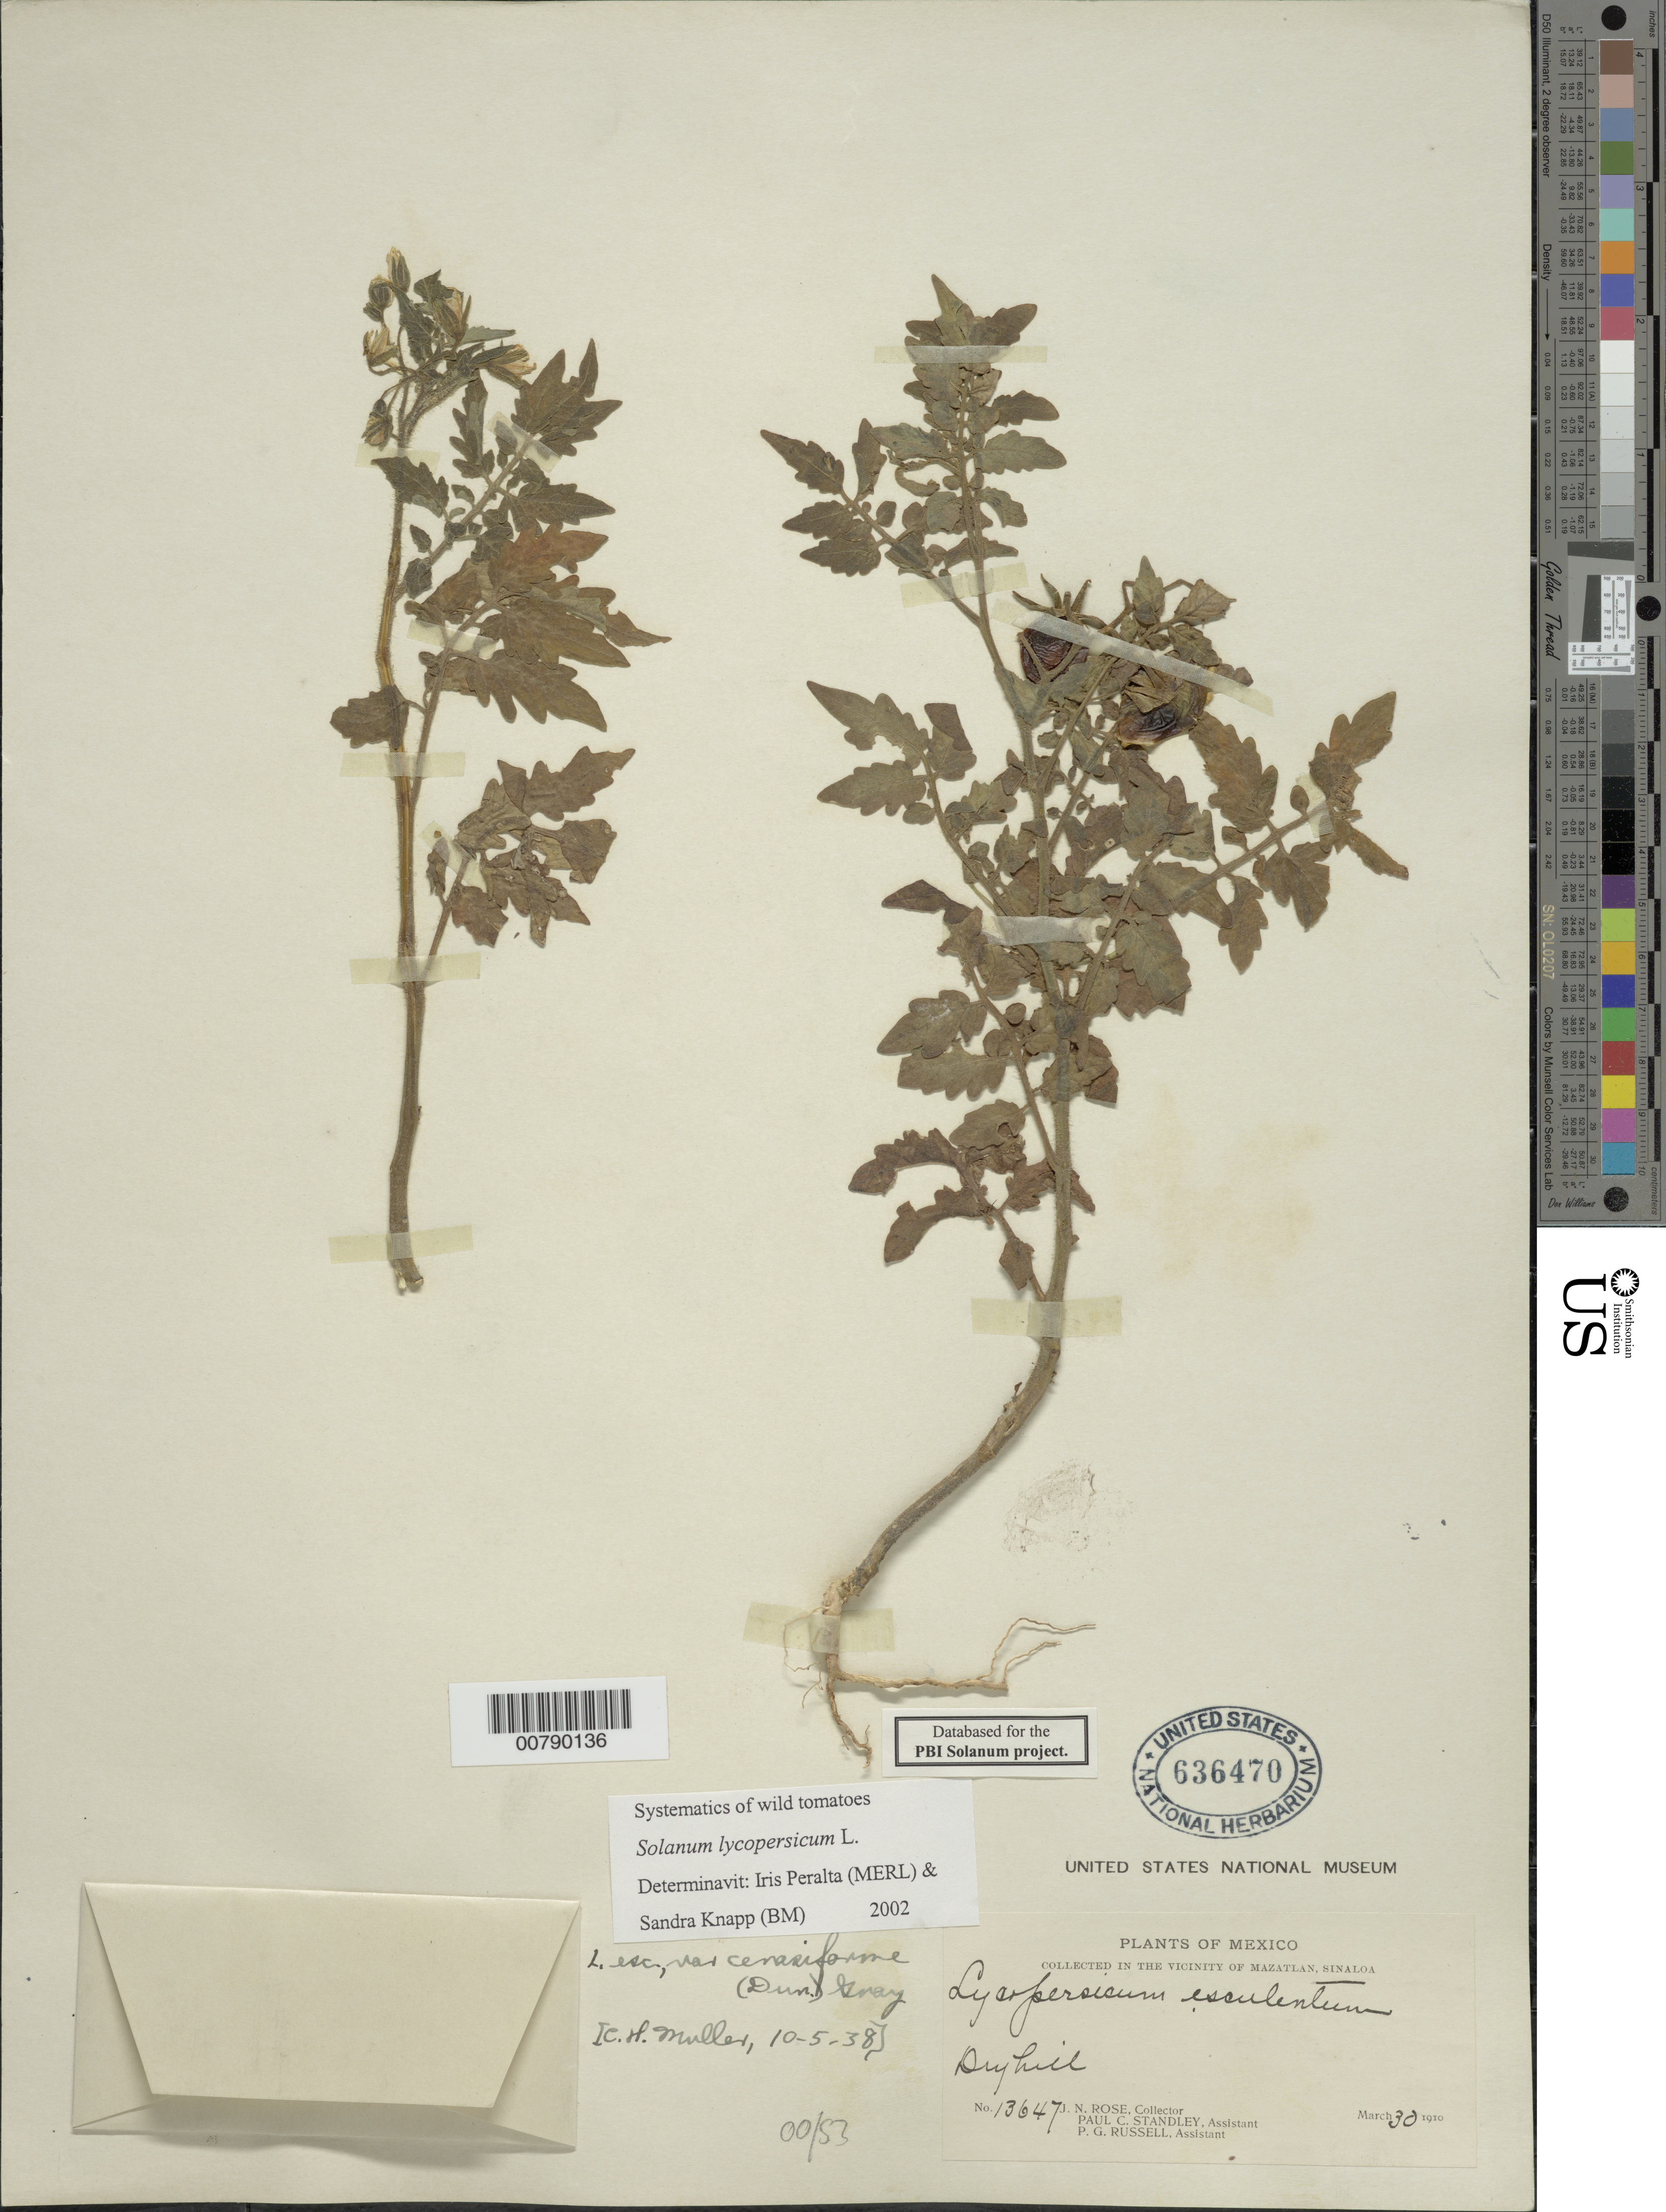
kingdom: Plantae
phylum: Tracheophyta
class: Magnoliopsida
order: Solanales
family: Solanaceae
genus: Solanum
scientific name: Solanum lycopersicum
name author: L.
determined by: Peralta, Iris E.; Knapp, S. D.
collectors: J. N. Rose, P. C. Standley & P. G. Russell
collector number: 13627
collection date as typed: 30 Mar 1910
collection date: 1910-03-30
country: Mexico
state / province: Sinaloa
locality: vicinity of Mazatlan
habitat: plh: dry hill;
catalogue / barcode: US 636470